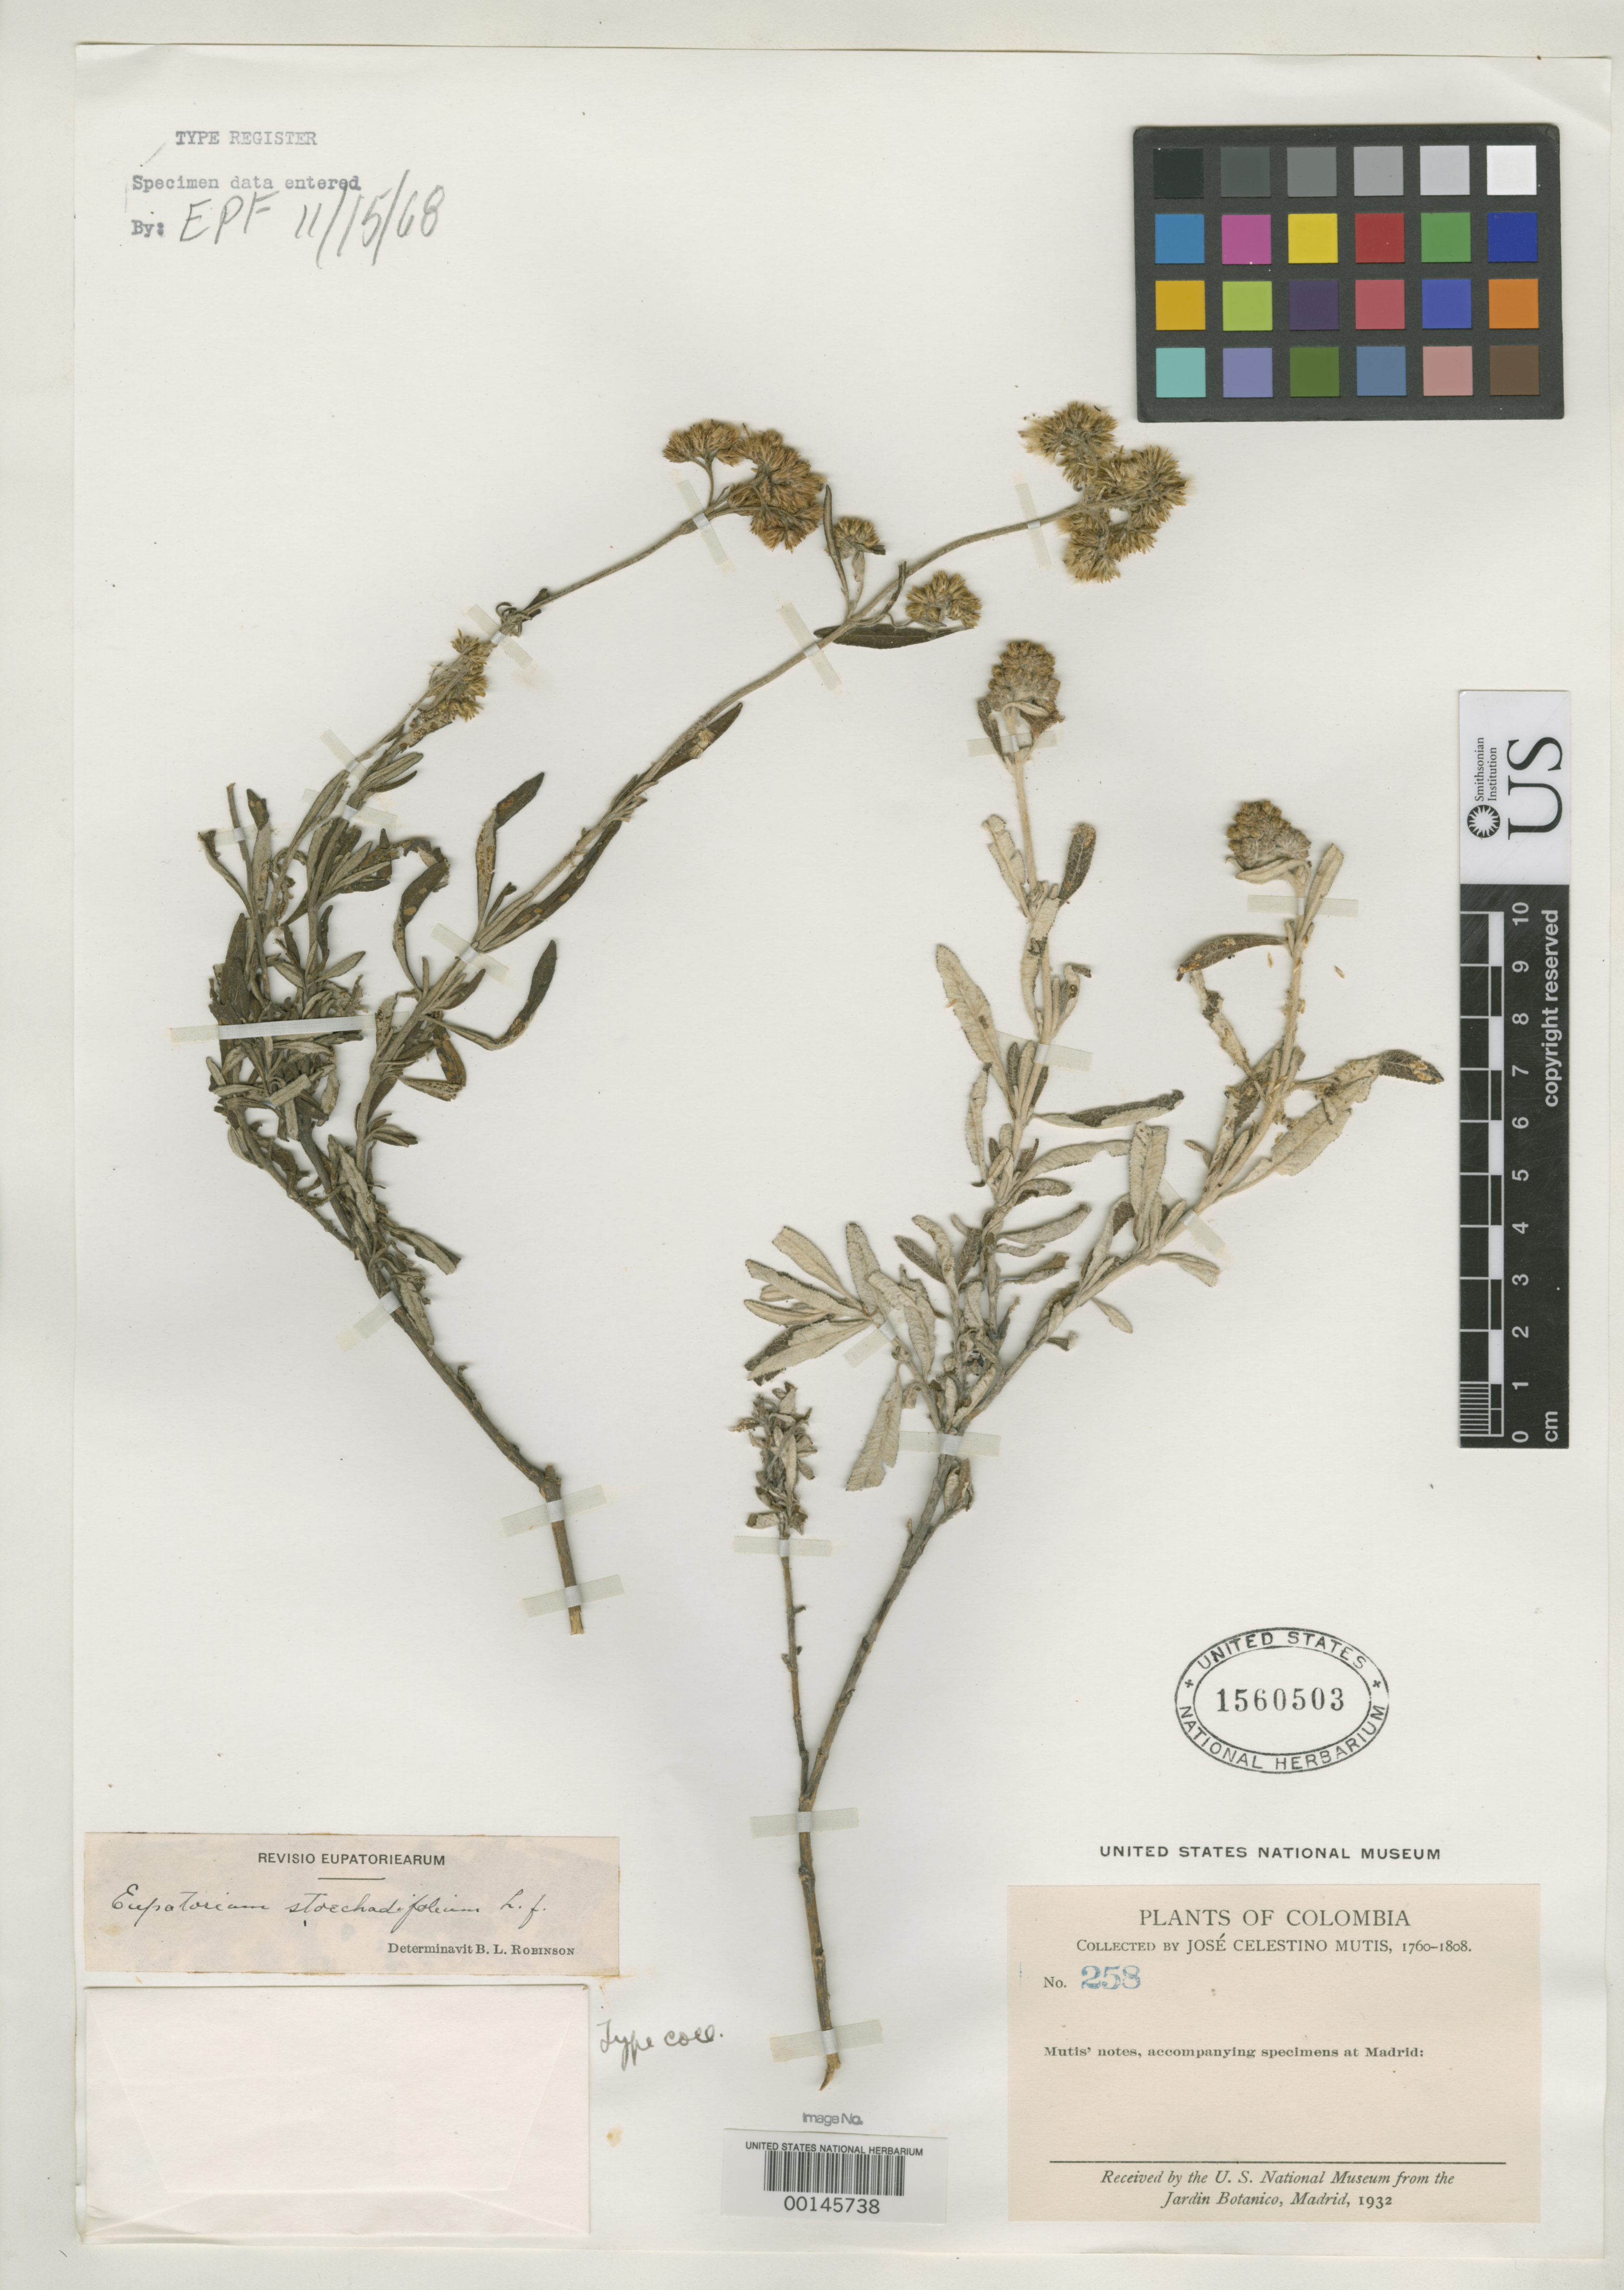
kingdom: Plantae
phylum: Tracheophyta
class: Magnoliopsida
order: Asterales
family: Asteraceae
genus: Eupatorium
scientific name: Eupatorium stoechadifolium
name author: L. f.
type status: Type Collection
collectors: J. C. B. Mutis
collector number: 258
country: Colombia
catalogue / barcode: US 1560503